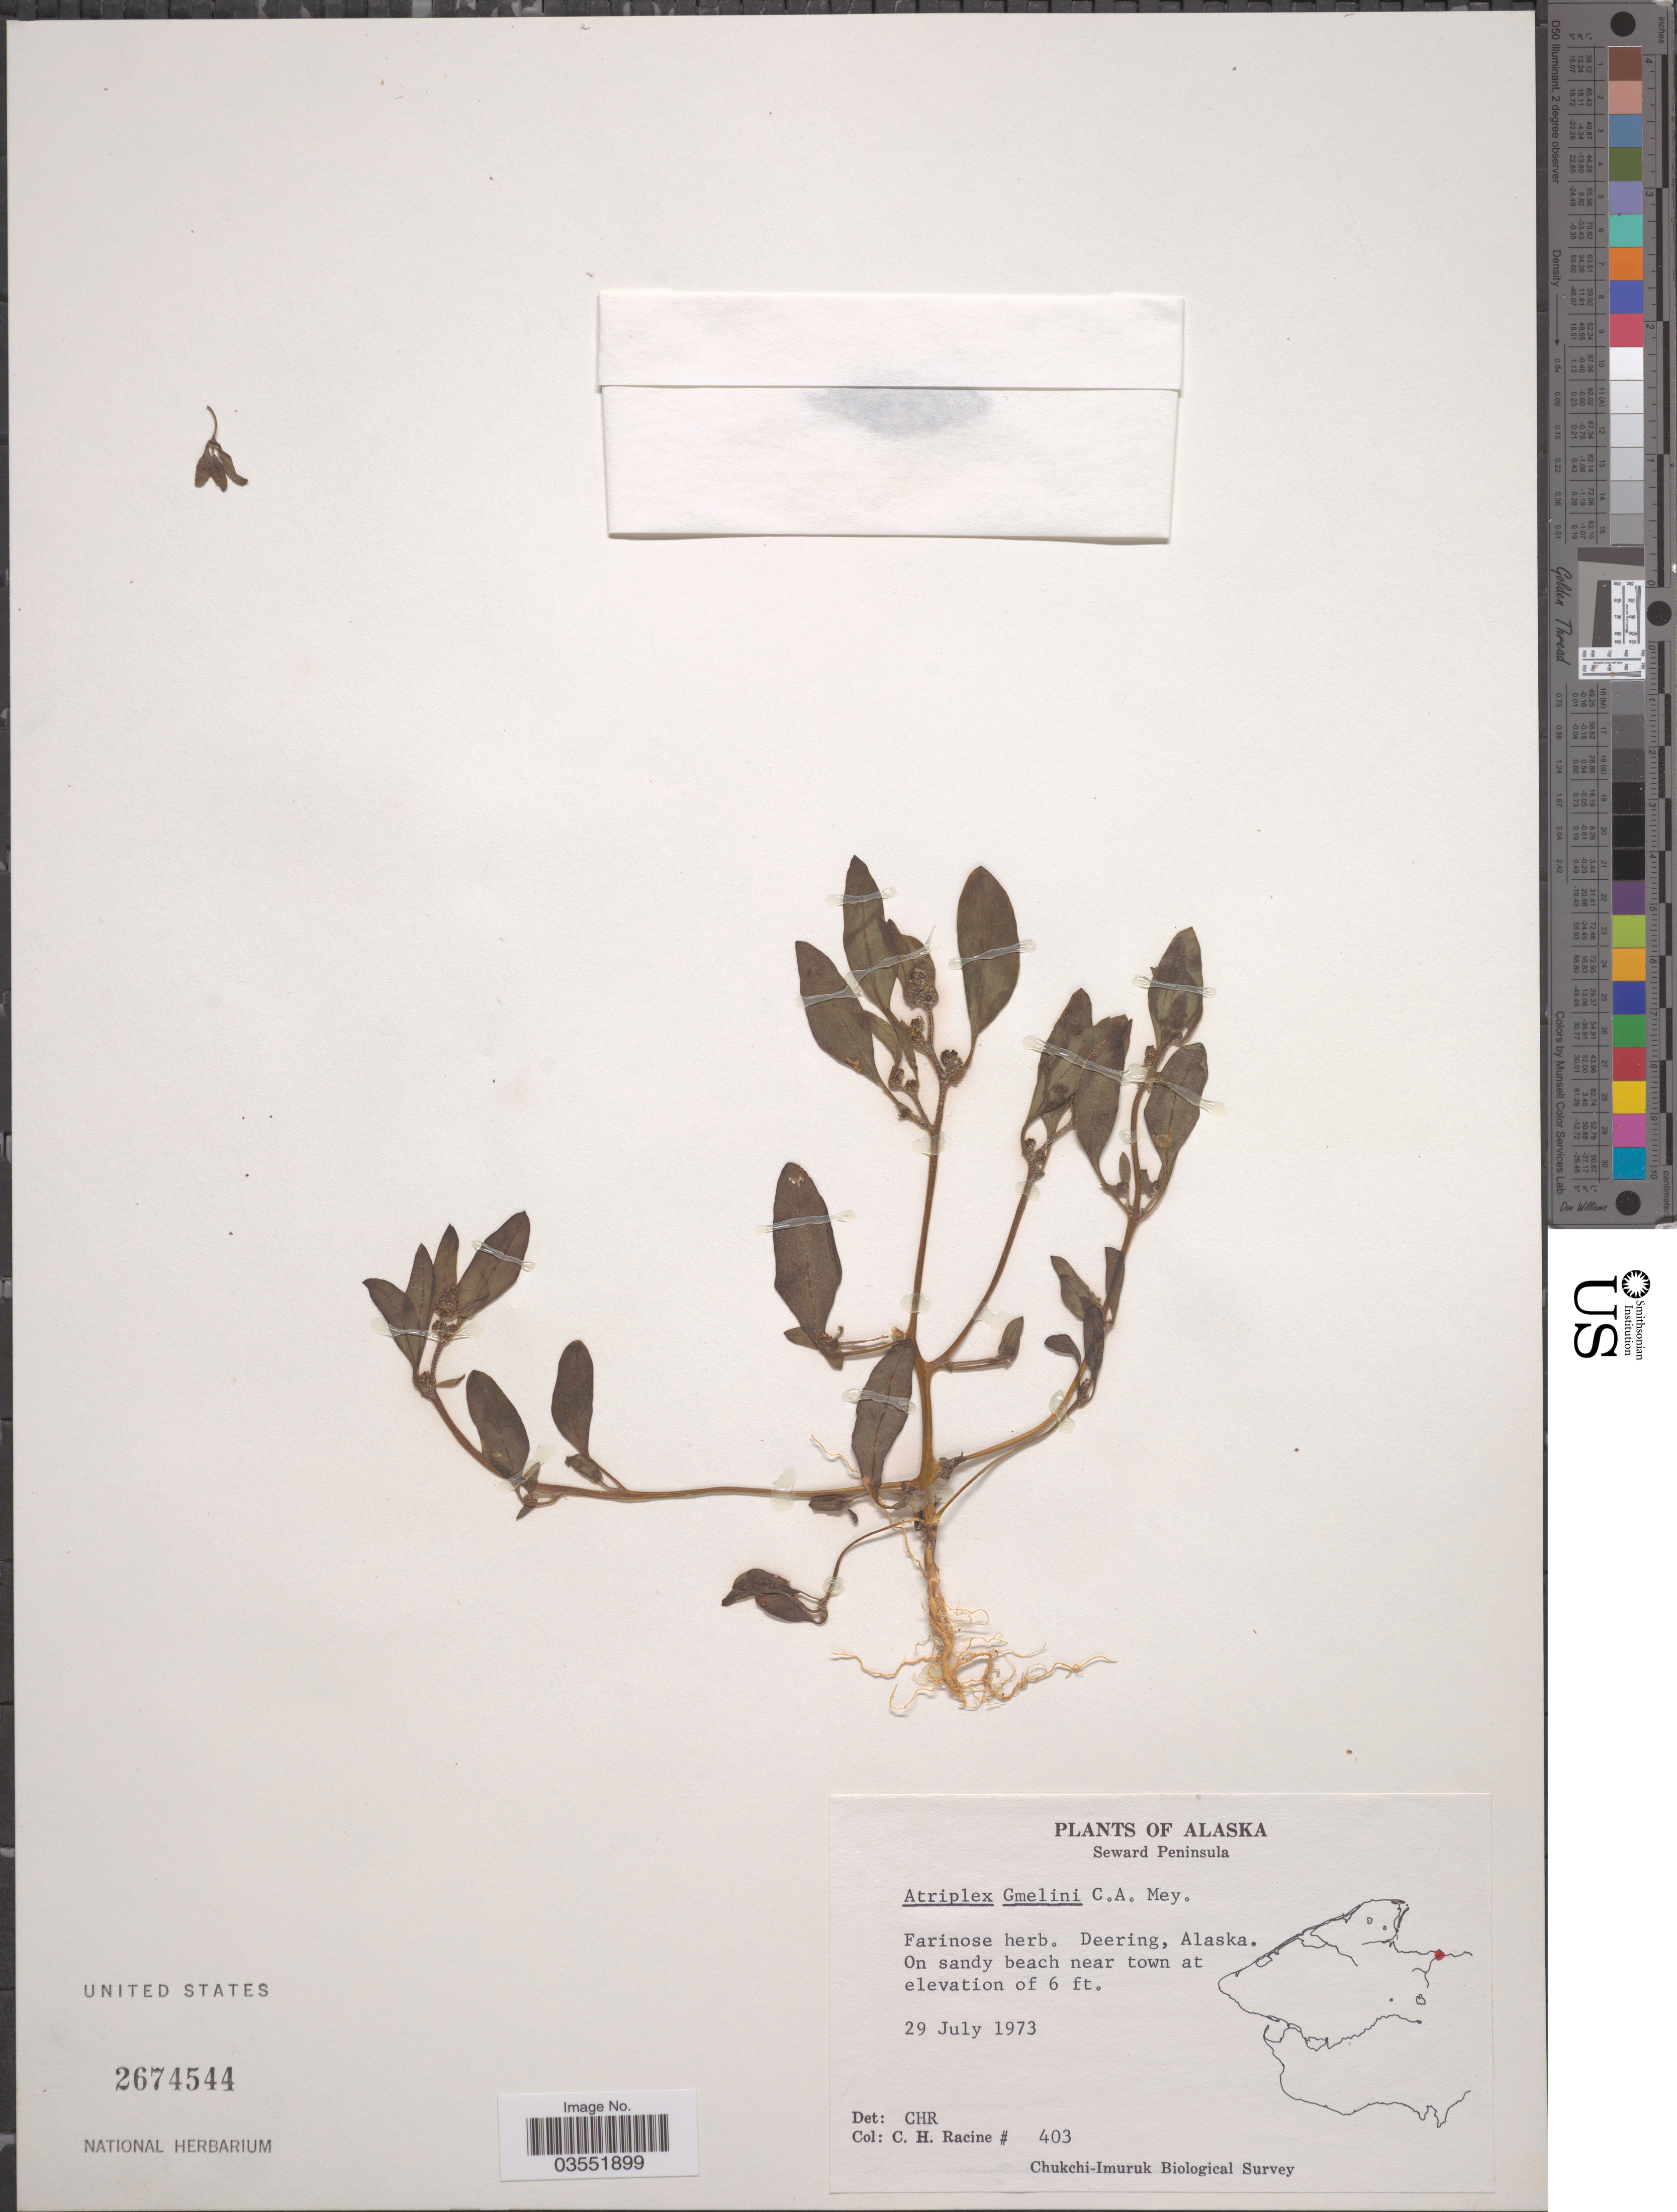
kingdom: Plantae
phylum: Tracheophyta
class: Magnoliopsida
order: Caryophyllales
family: Amaranthaceae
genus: Atriplex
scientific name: Atriplex gmelinii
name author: C.A. Mey. ex Bong.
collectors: C. Racine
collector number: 403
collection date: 1973-07-29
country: United States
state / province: Alaska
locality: Seward Peninsula. Deering. On sandy beach near town.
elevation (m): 2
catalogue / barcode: US 2674544